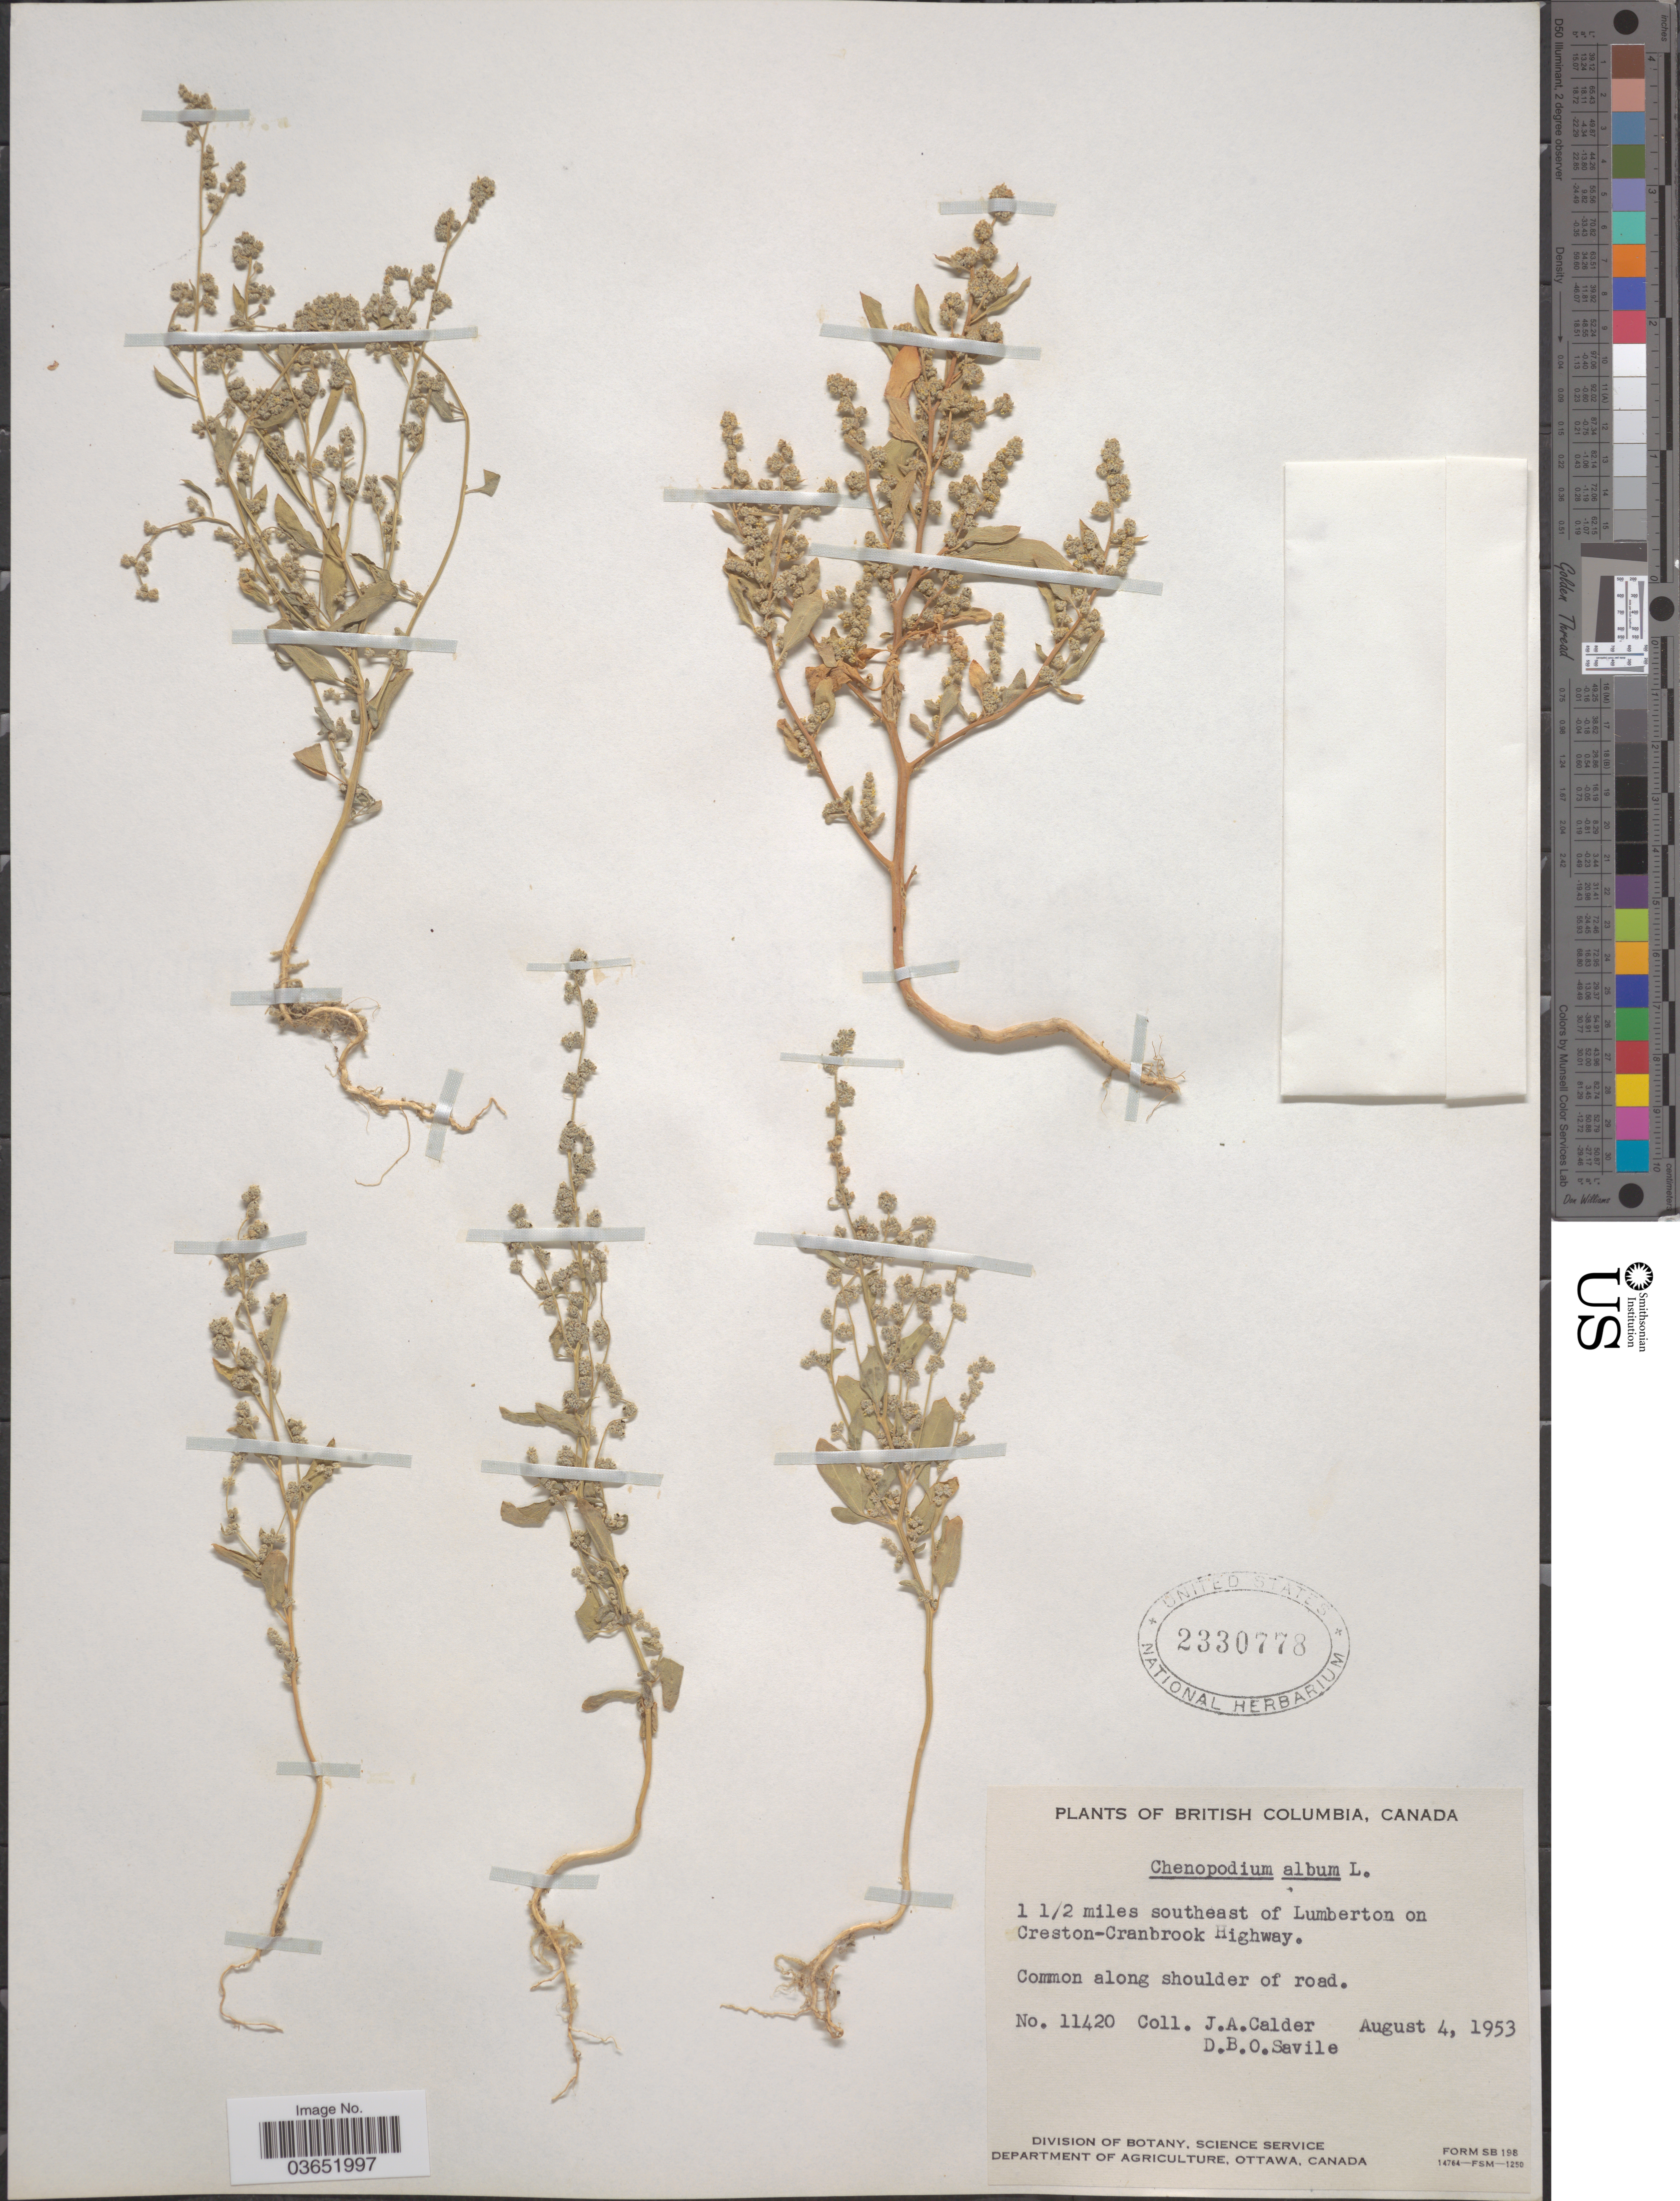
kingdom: Plantae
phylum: Tracheophyta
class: Magnoliopsida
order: Caryophyllales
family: Amaranthaceae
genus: Chenopodium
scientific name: Chenopodium album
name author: L.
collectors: J. A. Calder & D. Savile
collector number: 11420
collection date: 1953-08-04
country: Canada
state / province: British Columbia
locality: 1 ½ miles southeast of Lumberton on Creston-Cranbrook Highway.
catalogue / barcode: US 2330778